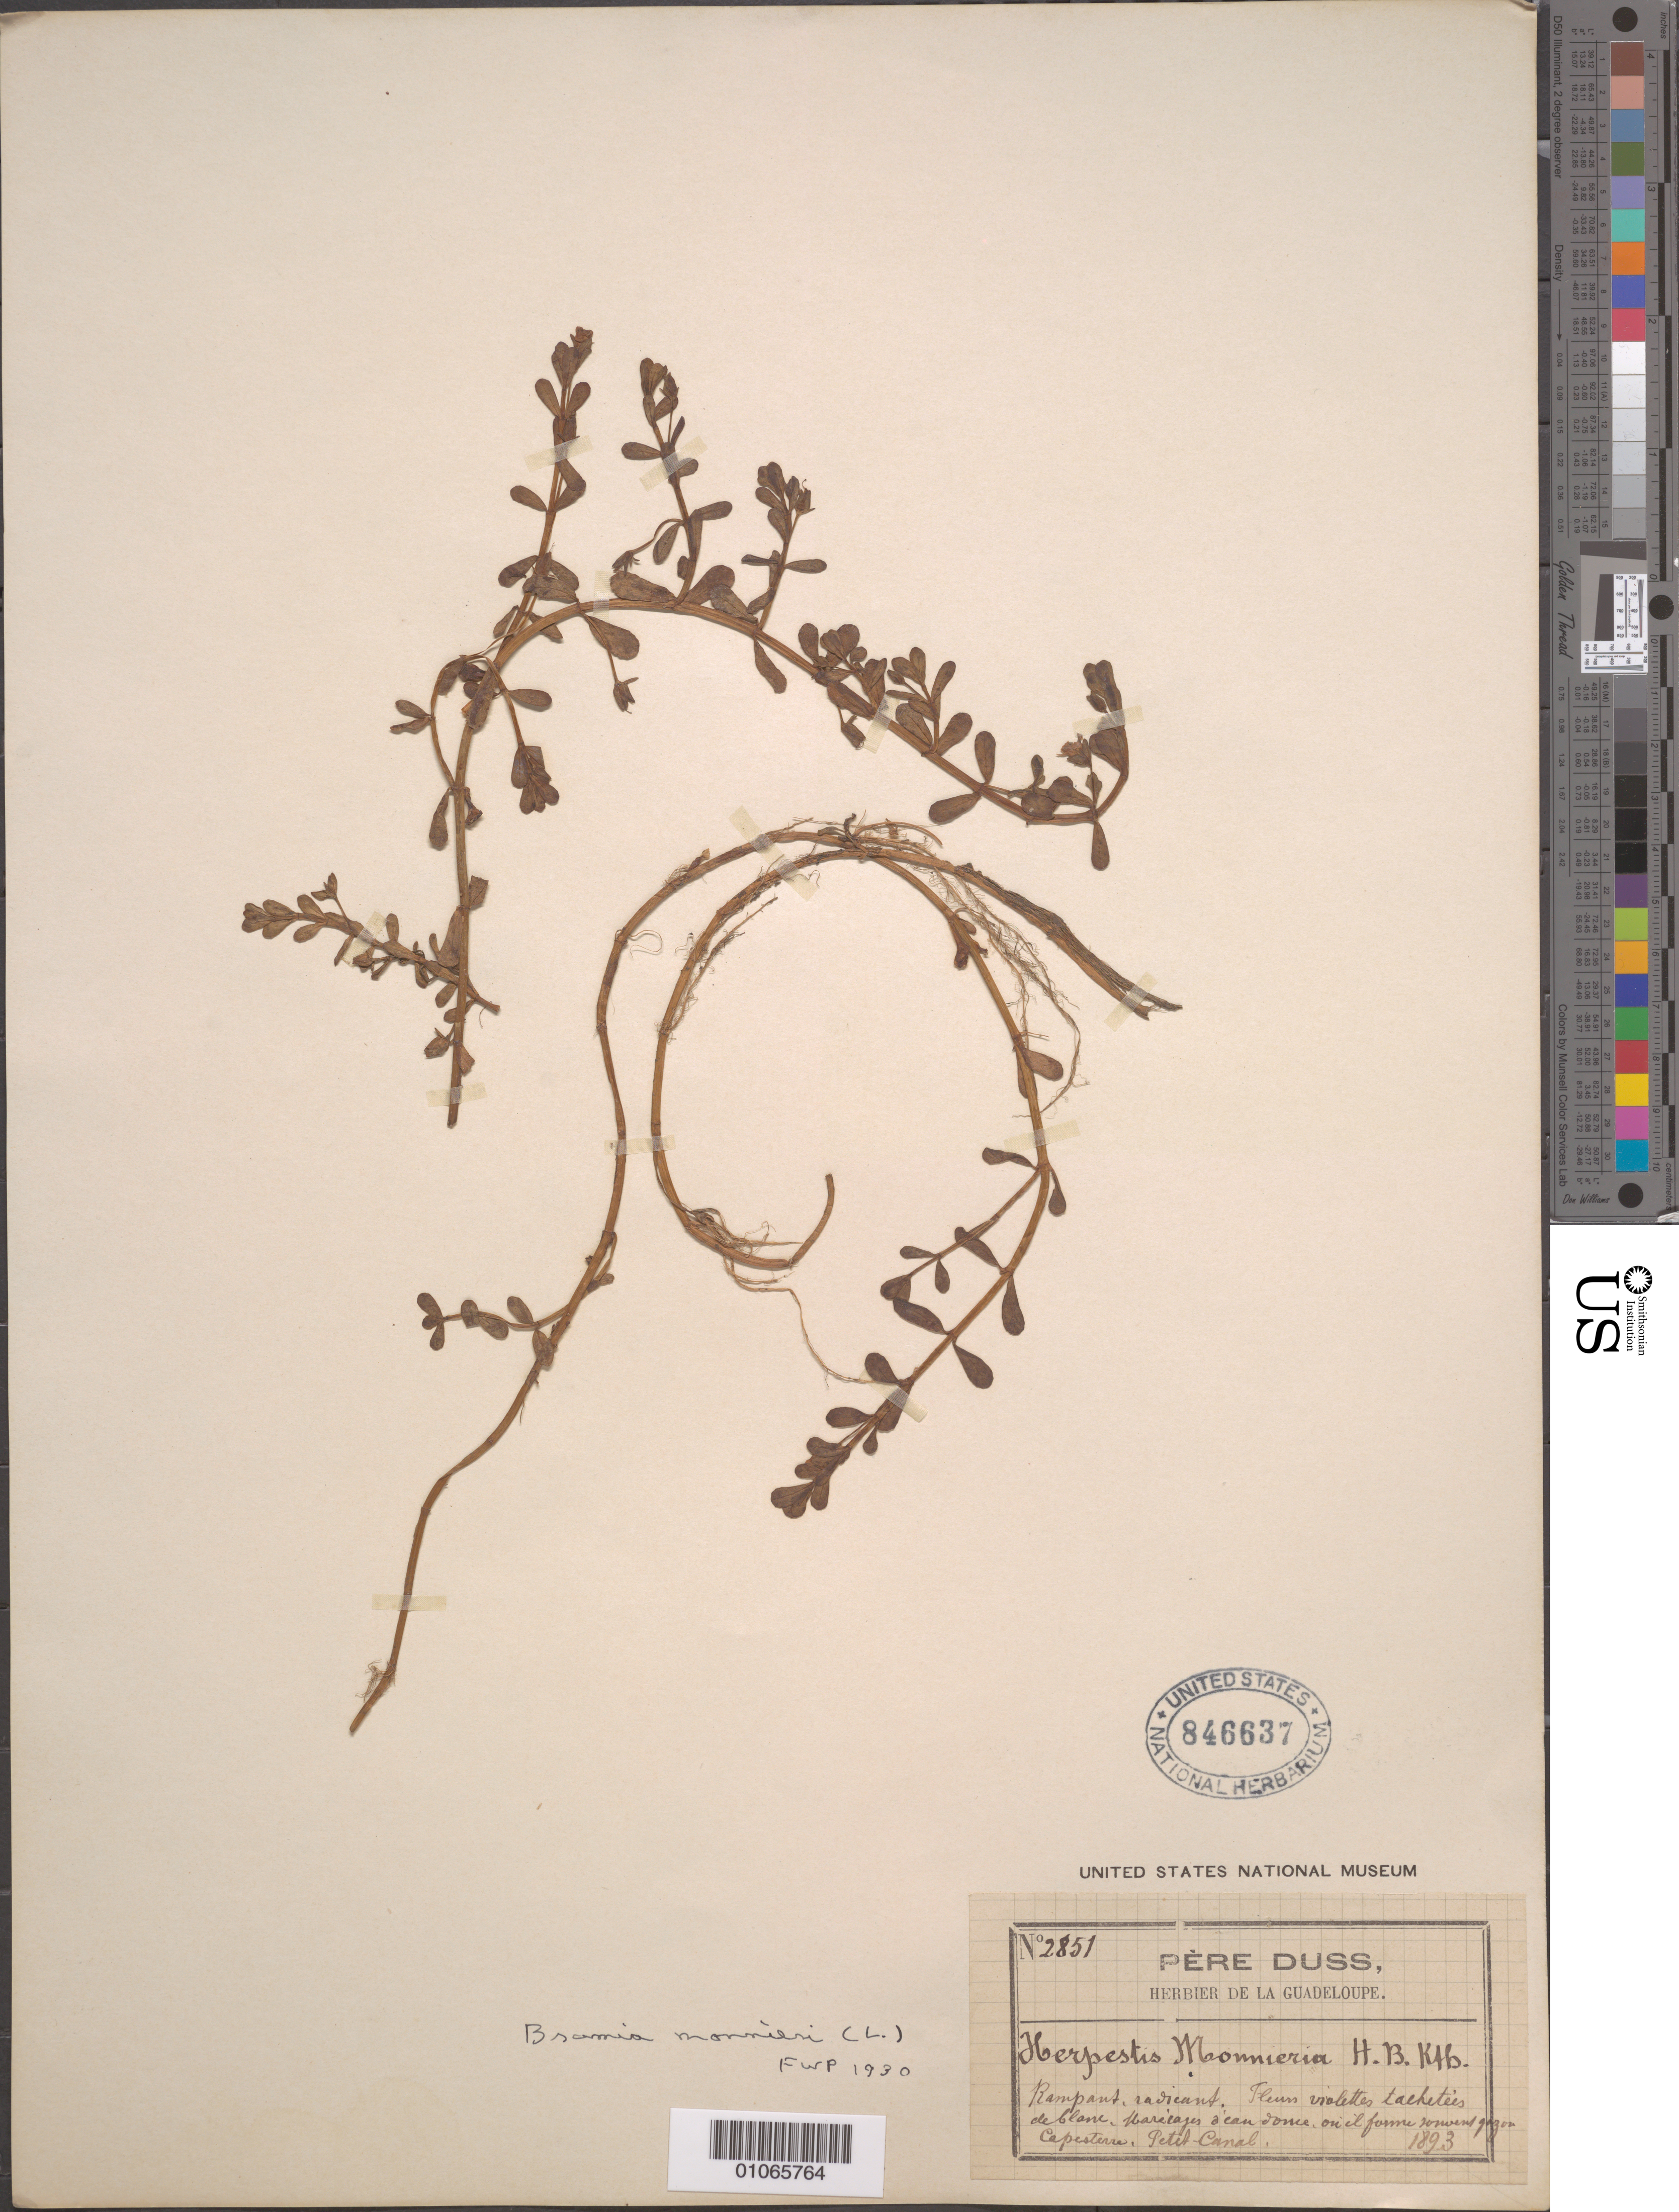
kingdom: Plantae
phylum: Tracheophyta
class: Magnoliopsida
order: Lamiales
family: Plantaginaceae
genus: Bacopa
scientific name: Bacopa monnieri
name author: (L.) Wettst.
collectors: Père Duss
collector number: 2851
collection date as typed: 1893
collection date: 1893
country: Guadeloupe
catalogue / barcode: US 846637